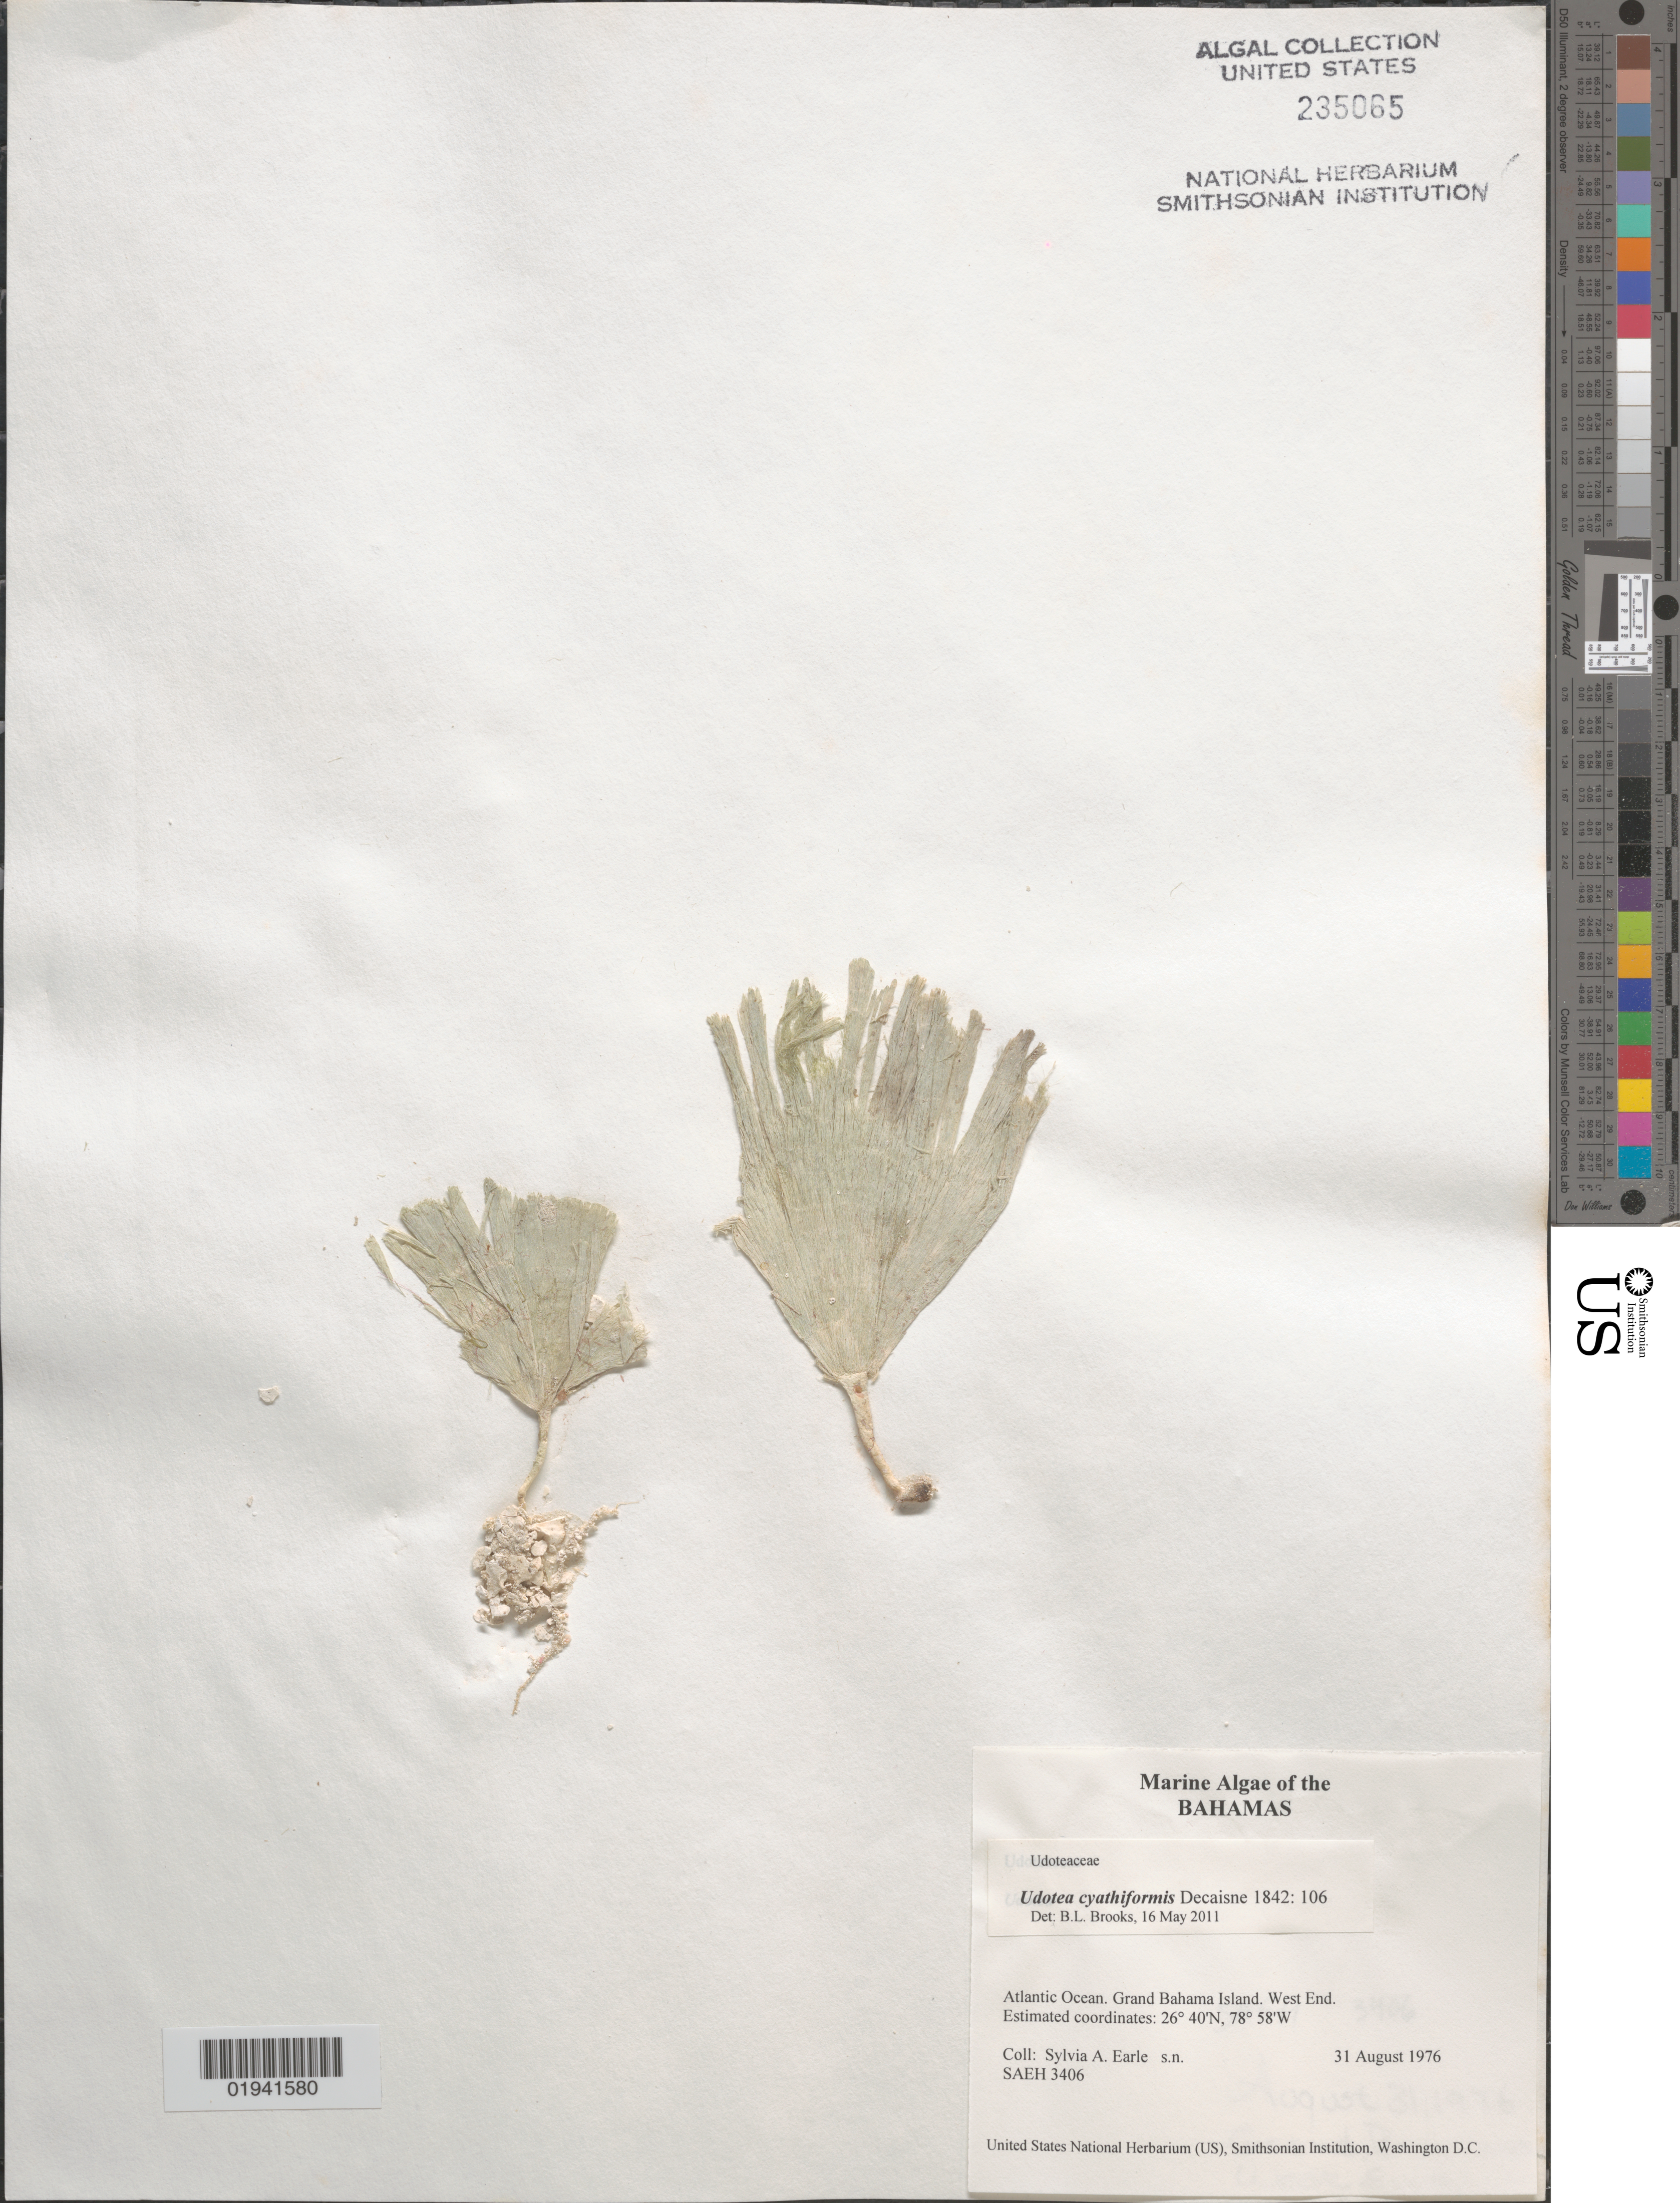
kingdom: Plantae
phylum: Chlorophyta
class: Ulvophyceae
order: Bryopsidales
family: Udoteaceae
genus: Udotea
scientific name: Udotea cyathiformis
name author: Decne.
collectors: S. A. Earle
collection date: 1976-08-31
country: Bahamas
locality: Atlantic Ocean. Grand Bahama Island. West End.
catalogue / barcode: US 235065